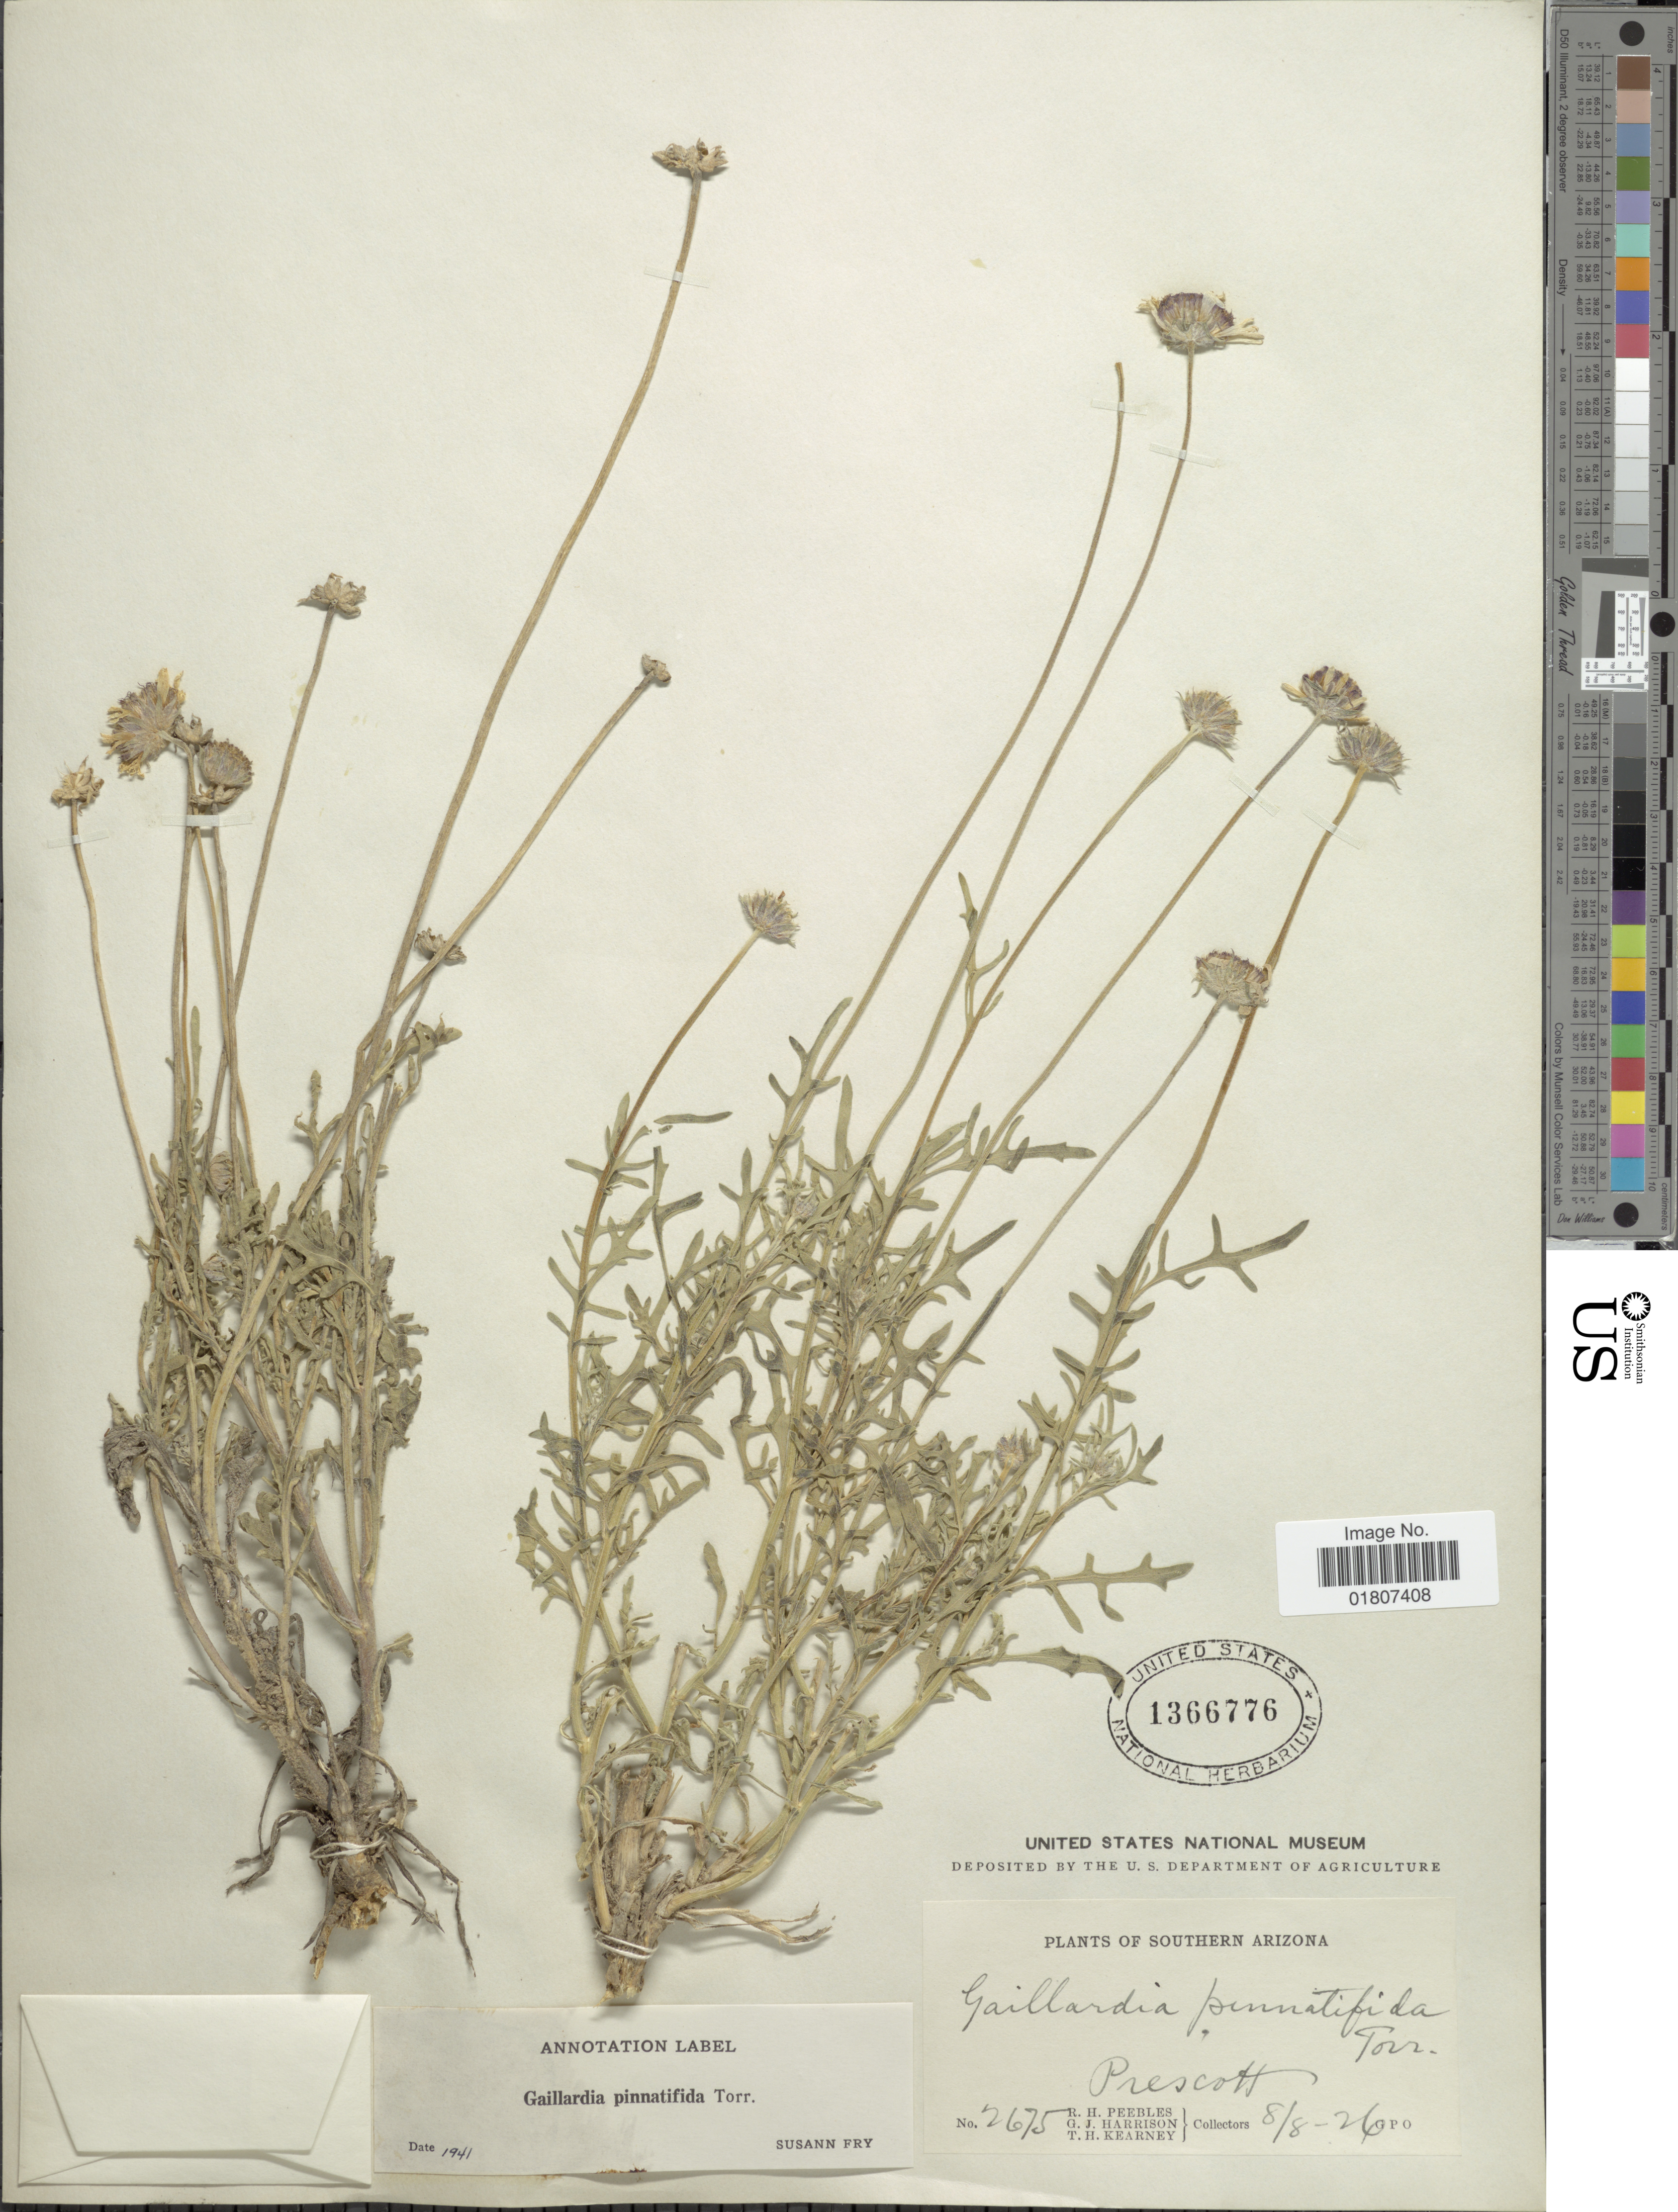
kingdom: Plantae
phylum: Tracheophyta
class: Magnoliopsida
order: Asterales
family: Asteraceae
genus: Gaillardia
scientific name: Gaillardia pinnatifida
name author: Torr.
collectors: R. H. Peebles, G. J. Harrison & T. H. Kearney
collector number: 2675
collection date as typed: Transcribed d/m/y: 8/8/26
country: United States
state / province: Arizona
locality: Southern Arizona. Prescott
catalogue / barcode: US 1366776